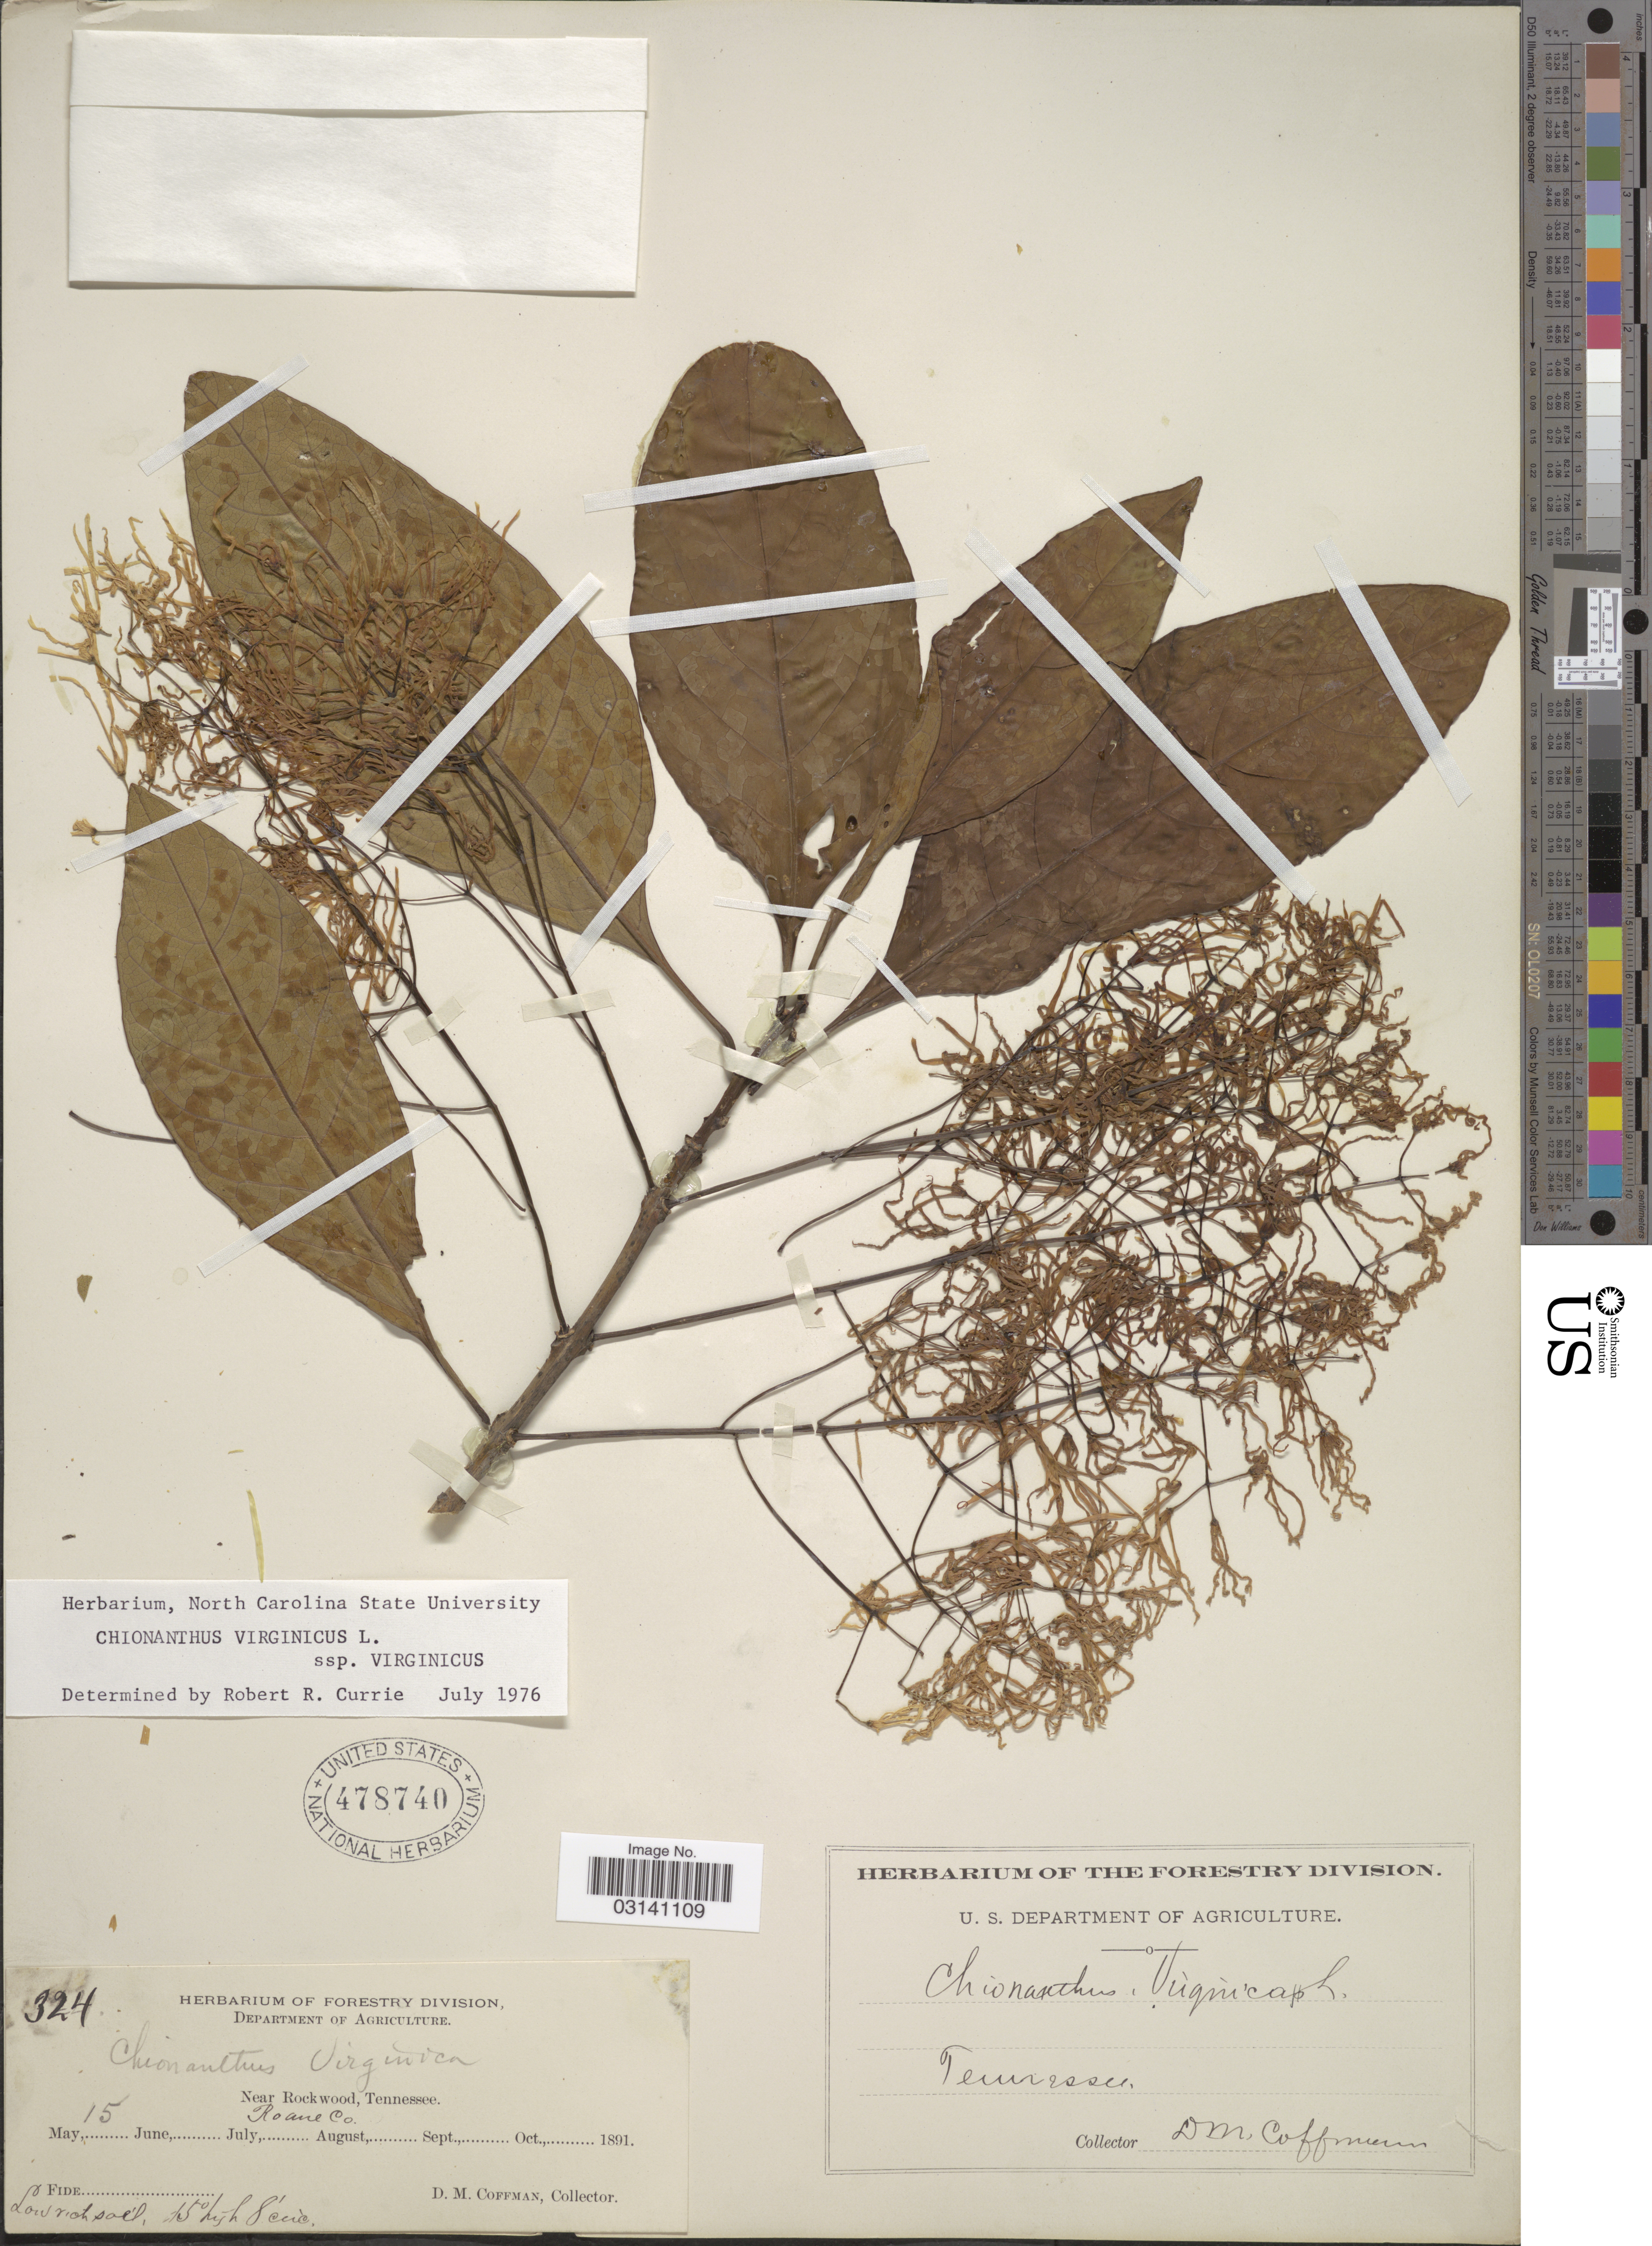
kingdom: Plantae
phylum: Tracheophyta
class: Magnoliopsida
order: Lamiales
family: Oleaceae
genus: Chionanthus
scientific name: Chionanthus virginicus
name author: L.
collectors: D. M. Coffman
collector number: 324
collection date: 1891-05-15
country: United States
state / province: Tennessee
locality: Near Rockwood. Roane Co.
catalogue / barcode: US 478740